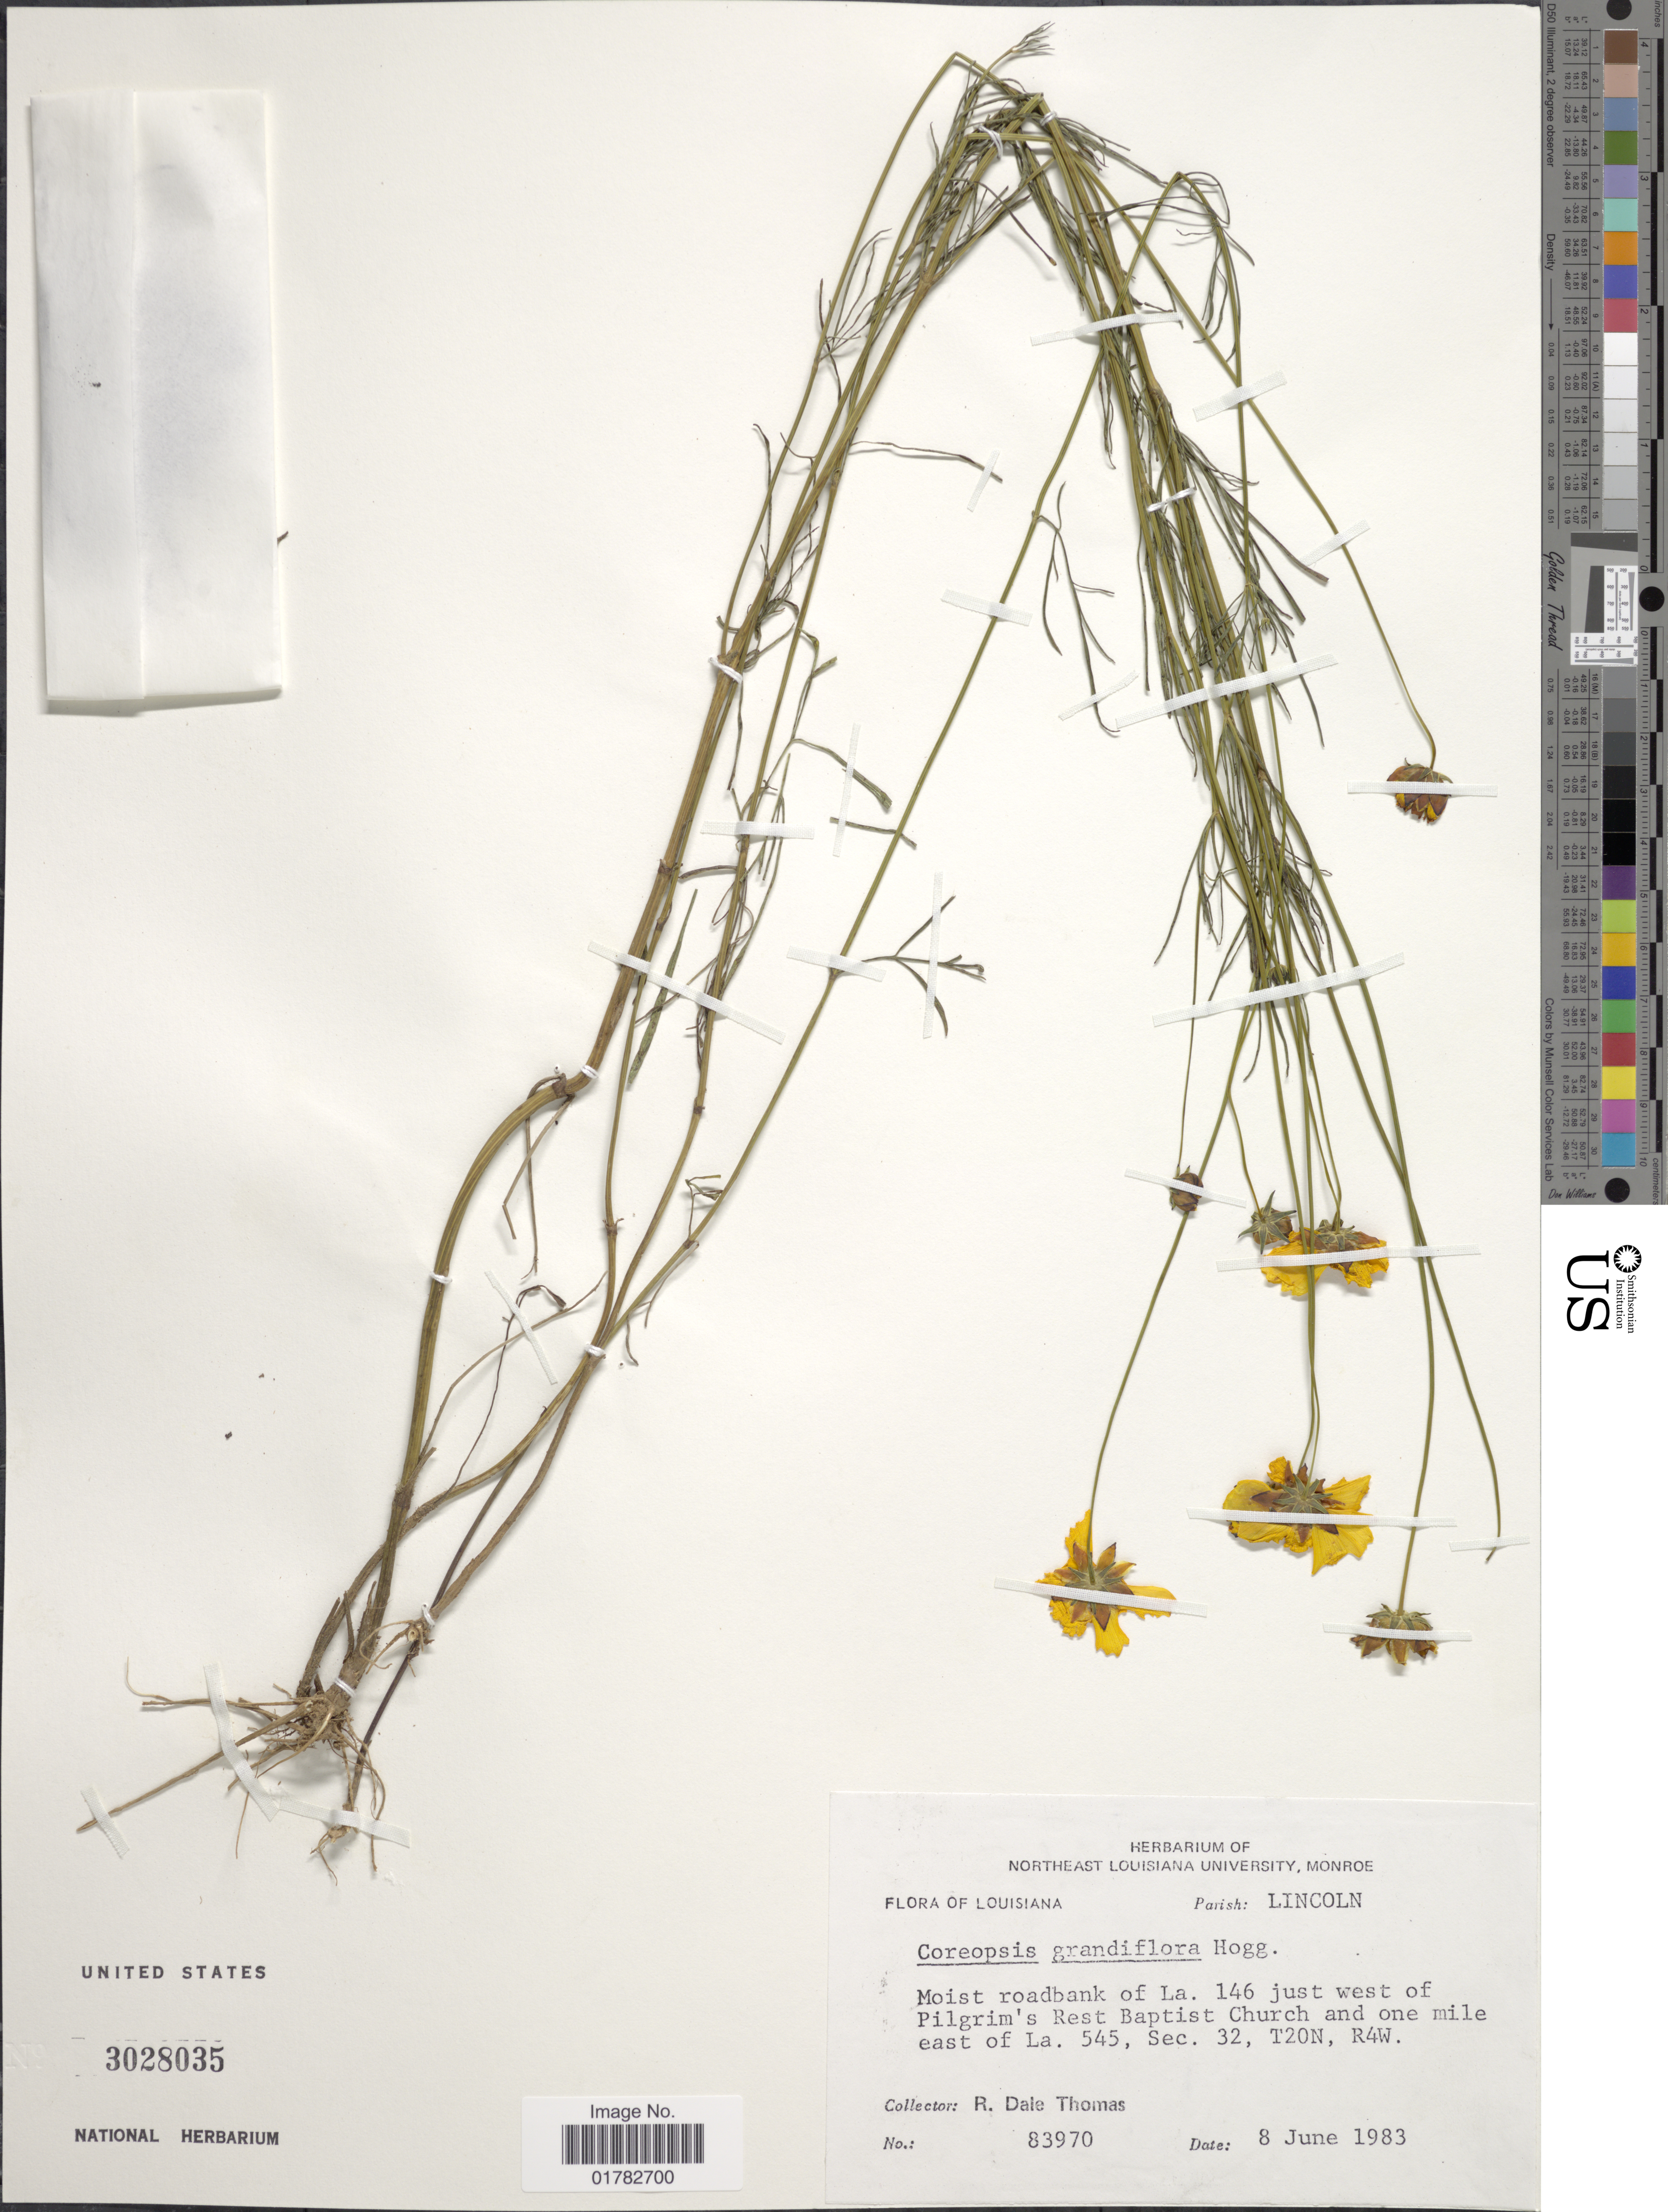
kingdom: Plantae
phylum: Tracheophyta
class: Magnoliopsida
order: Asterales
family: Asteraceae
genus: Coreopsis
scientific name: Coreopsis grandiflora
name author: Nutt.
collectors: R. Thomas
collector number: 83970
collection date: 1983-06-08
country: United States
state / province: Louisiana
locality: Parish: Lincoln, moist roadbank of La. 146 just west of Pilgrim's Rest Baptist Church and one mile east of La. 545, Sec. 32, T20N, R4W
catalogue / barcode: US 3028035